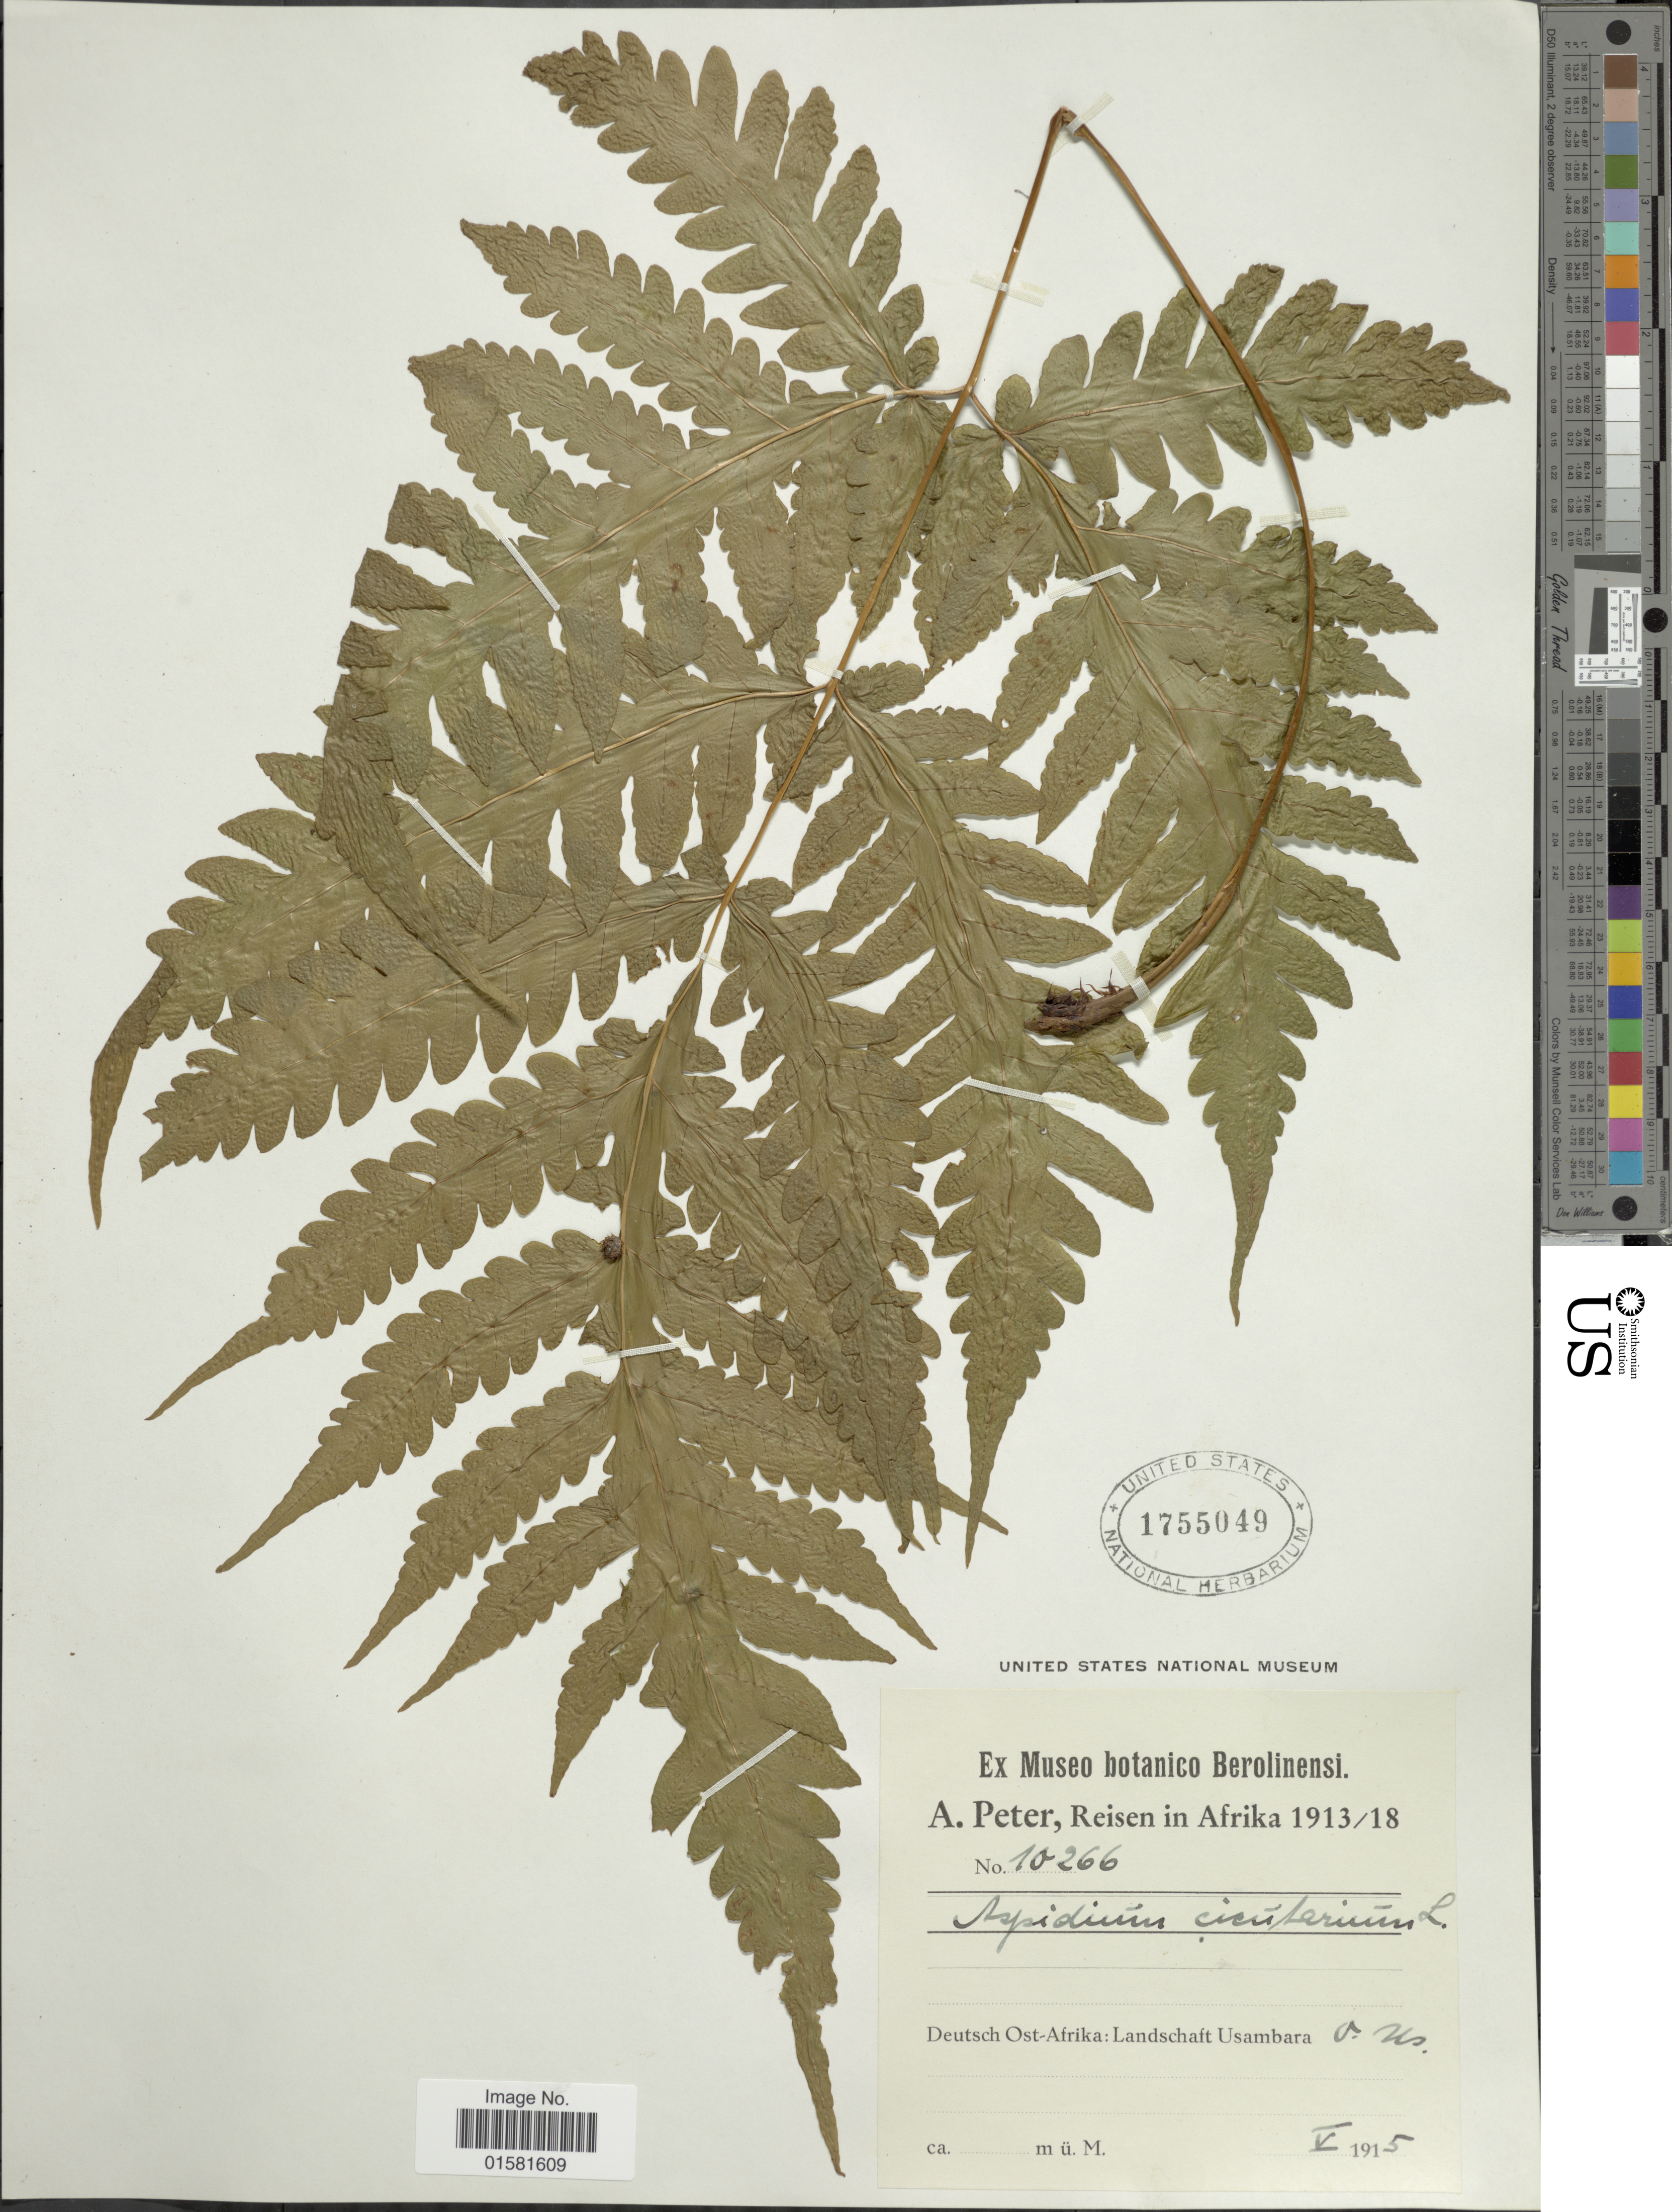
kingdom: Plantae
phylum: Tracheophyta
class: Polypodiopsida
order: Polypodiales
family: Tectariaceae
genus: Tectaria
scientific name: Tectaria macrodonta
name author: (Fée) C. Chr.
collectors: A. Peter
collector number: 10266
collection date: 1915-05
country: Tanzania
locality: Deutsch Ost-Afrika: Landschaft Usambara O. Us.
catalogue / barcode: US 1755049